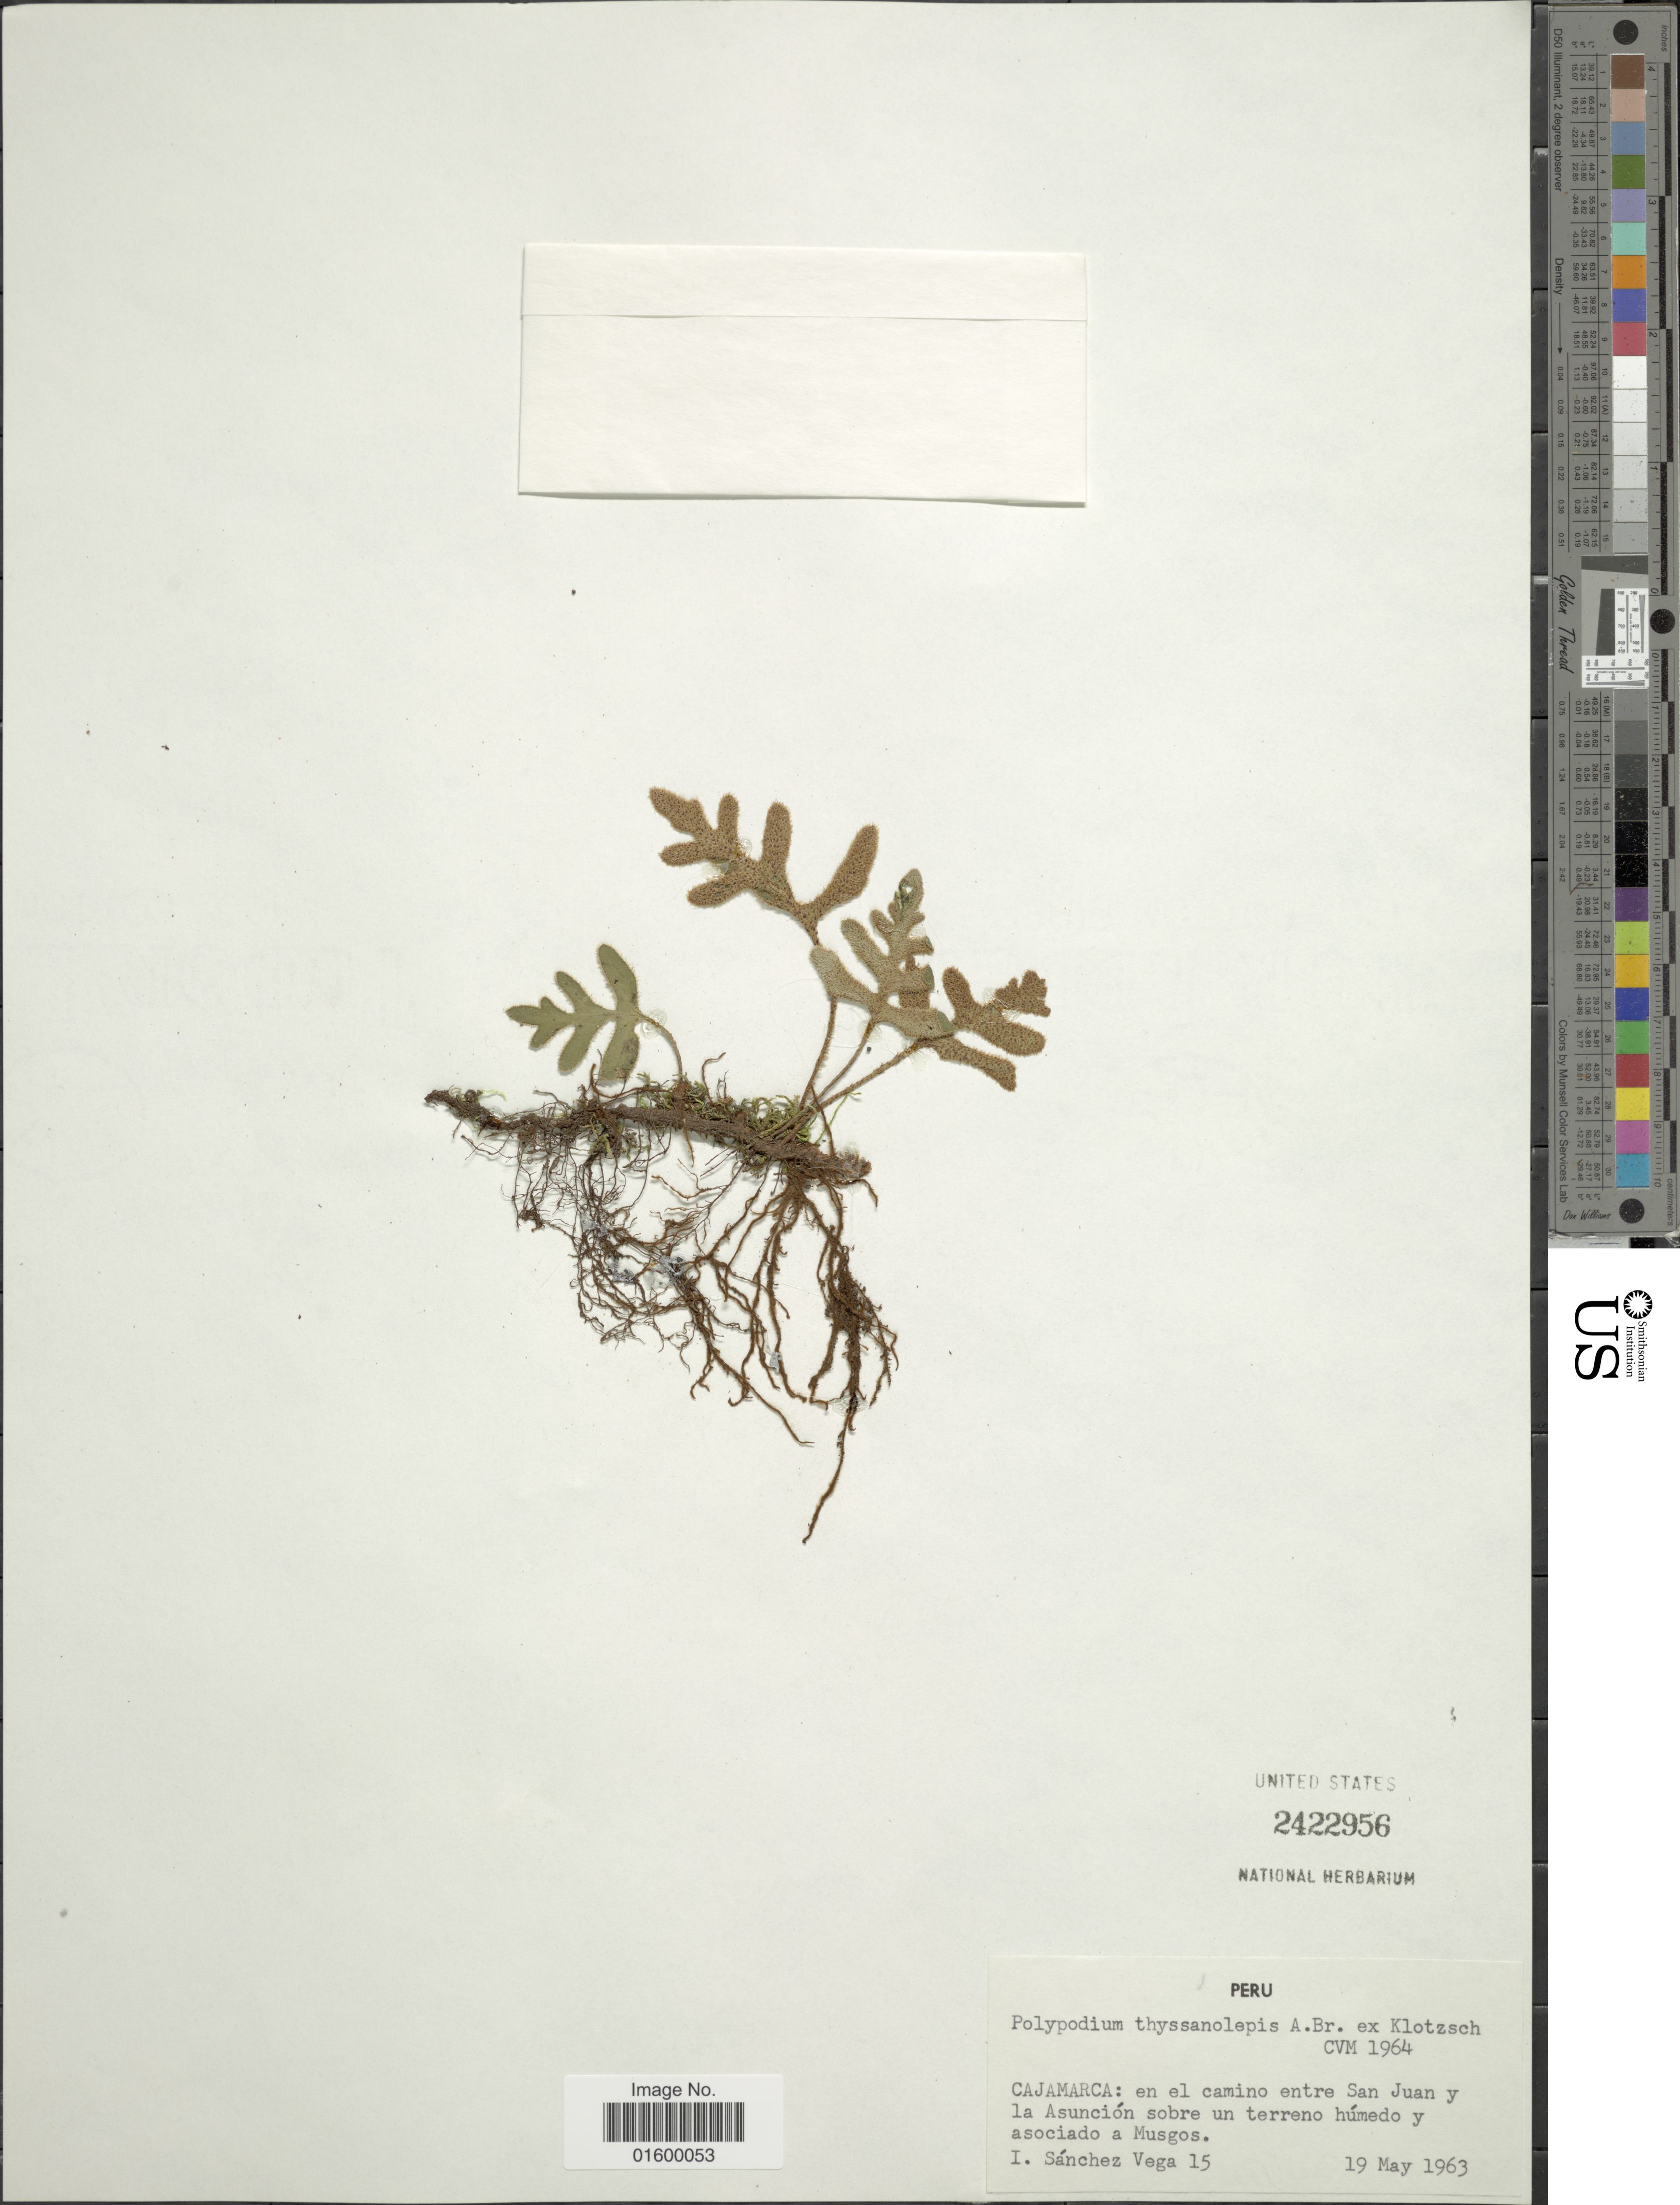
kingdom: Plantae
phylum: Tracheophyta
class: Polypodiopsida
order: Polypodiales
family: Polypodiaceae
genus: Pleopeltis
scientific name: Pleopeltis thyssanolepis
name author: (A. Braun ex Klotzsch) E.G. Andrews & Windham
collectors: I. Sánchez Vega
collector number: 15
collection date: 1963-05-19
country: Peru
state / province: Cajamarca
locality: Cajamarca: en el camino entre San Juan y la Asuncion sobre un terreno humedo y asociado a Musgos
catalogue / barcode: US 2422956